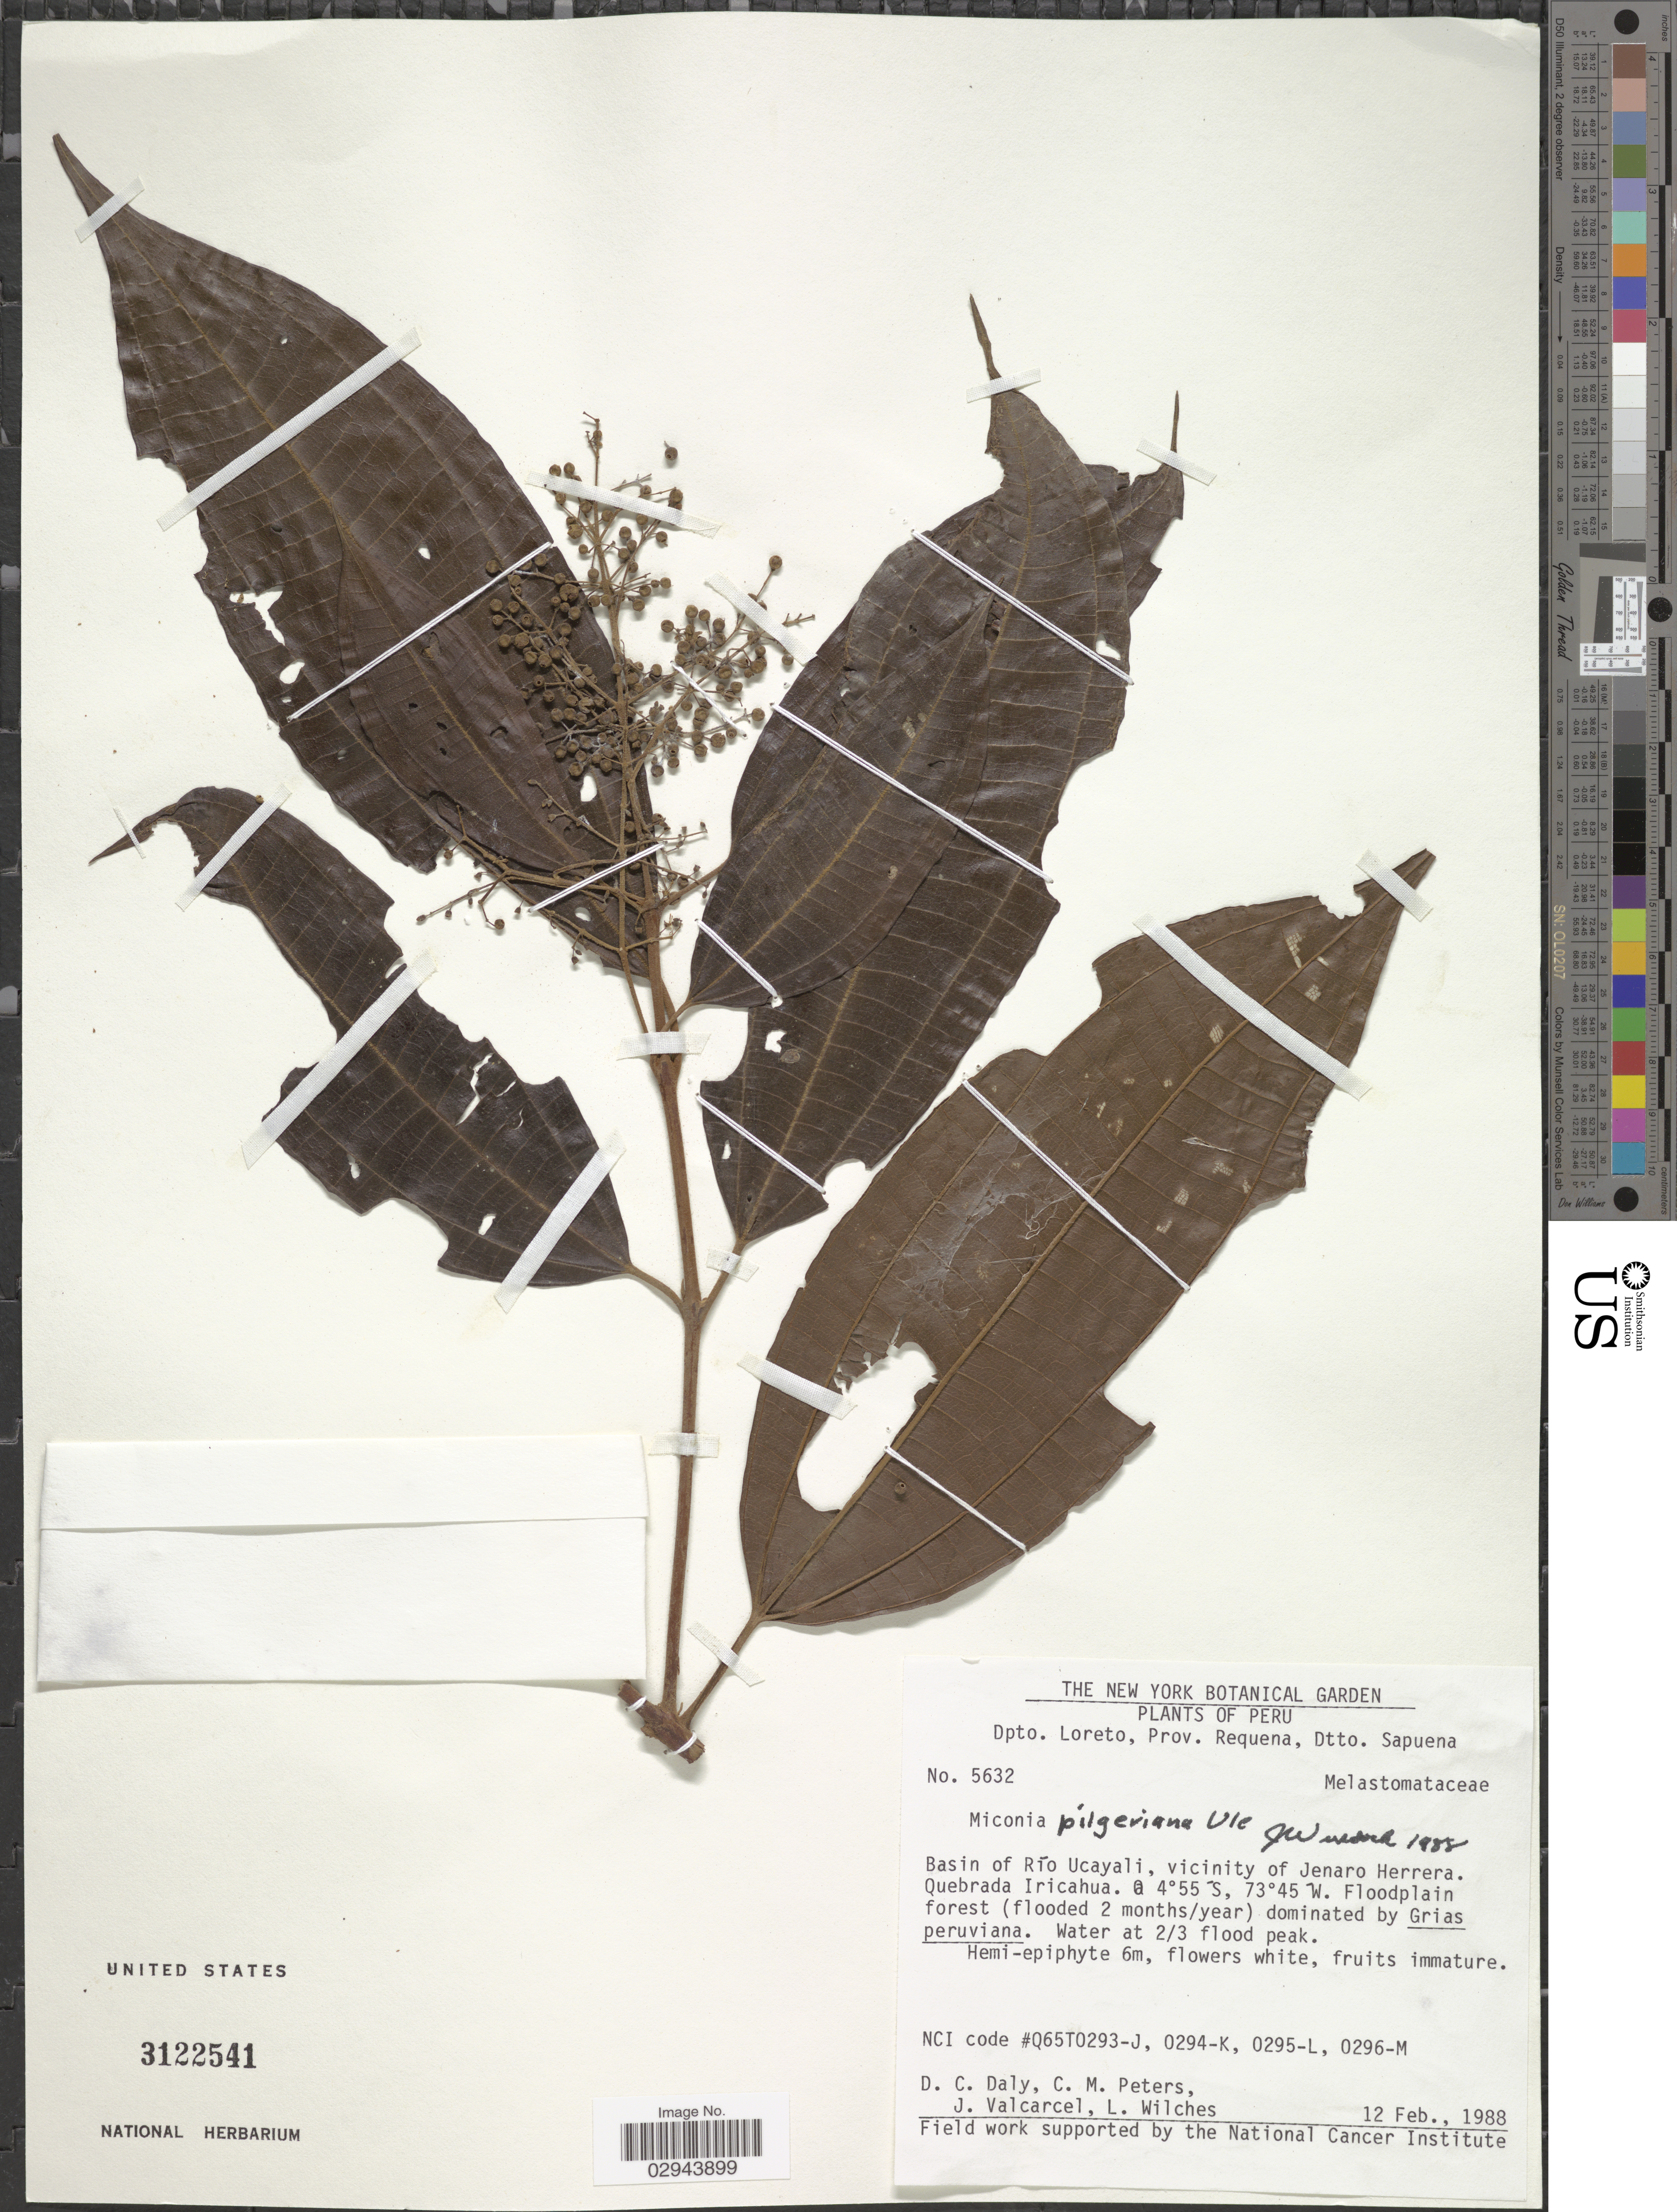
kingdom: Plantae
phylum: Tracheophyta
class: Magnoliopsida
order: Myrtales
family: Melastomataceae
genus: Miconia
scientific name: Miconia tetrasperma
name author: Gleason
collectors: D. C. Daly, C. Peters, J. Valcarcel & L. Wilches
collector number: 5632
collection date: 1988-02-12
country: Peru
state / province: Loreto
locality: Dpto. Loreto, Prov. Requena, Dtto. Sapuena. Basin of Río Ucayali, vicinity of Jenaro Herrera. Quebrada Iricahua.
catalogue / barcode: US 3122541